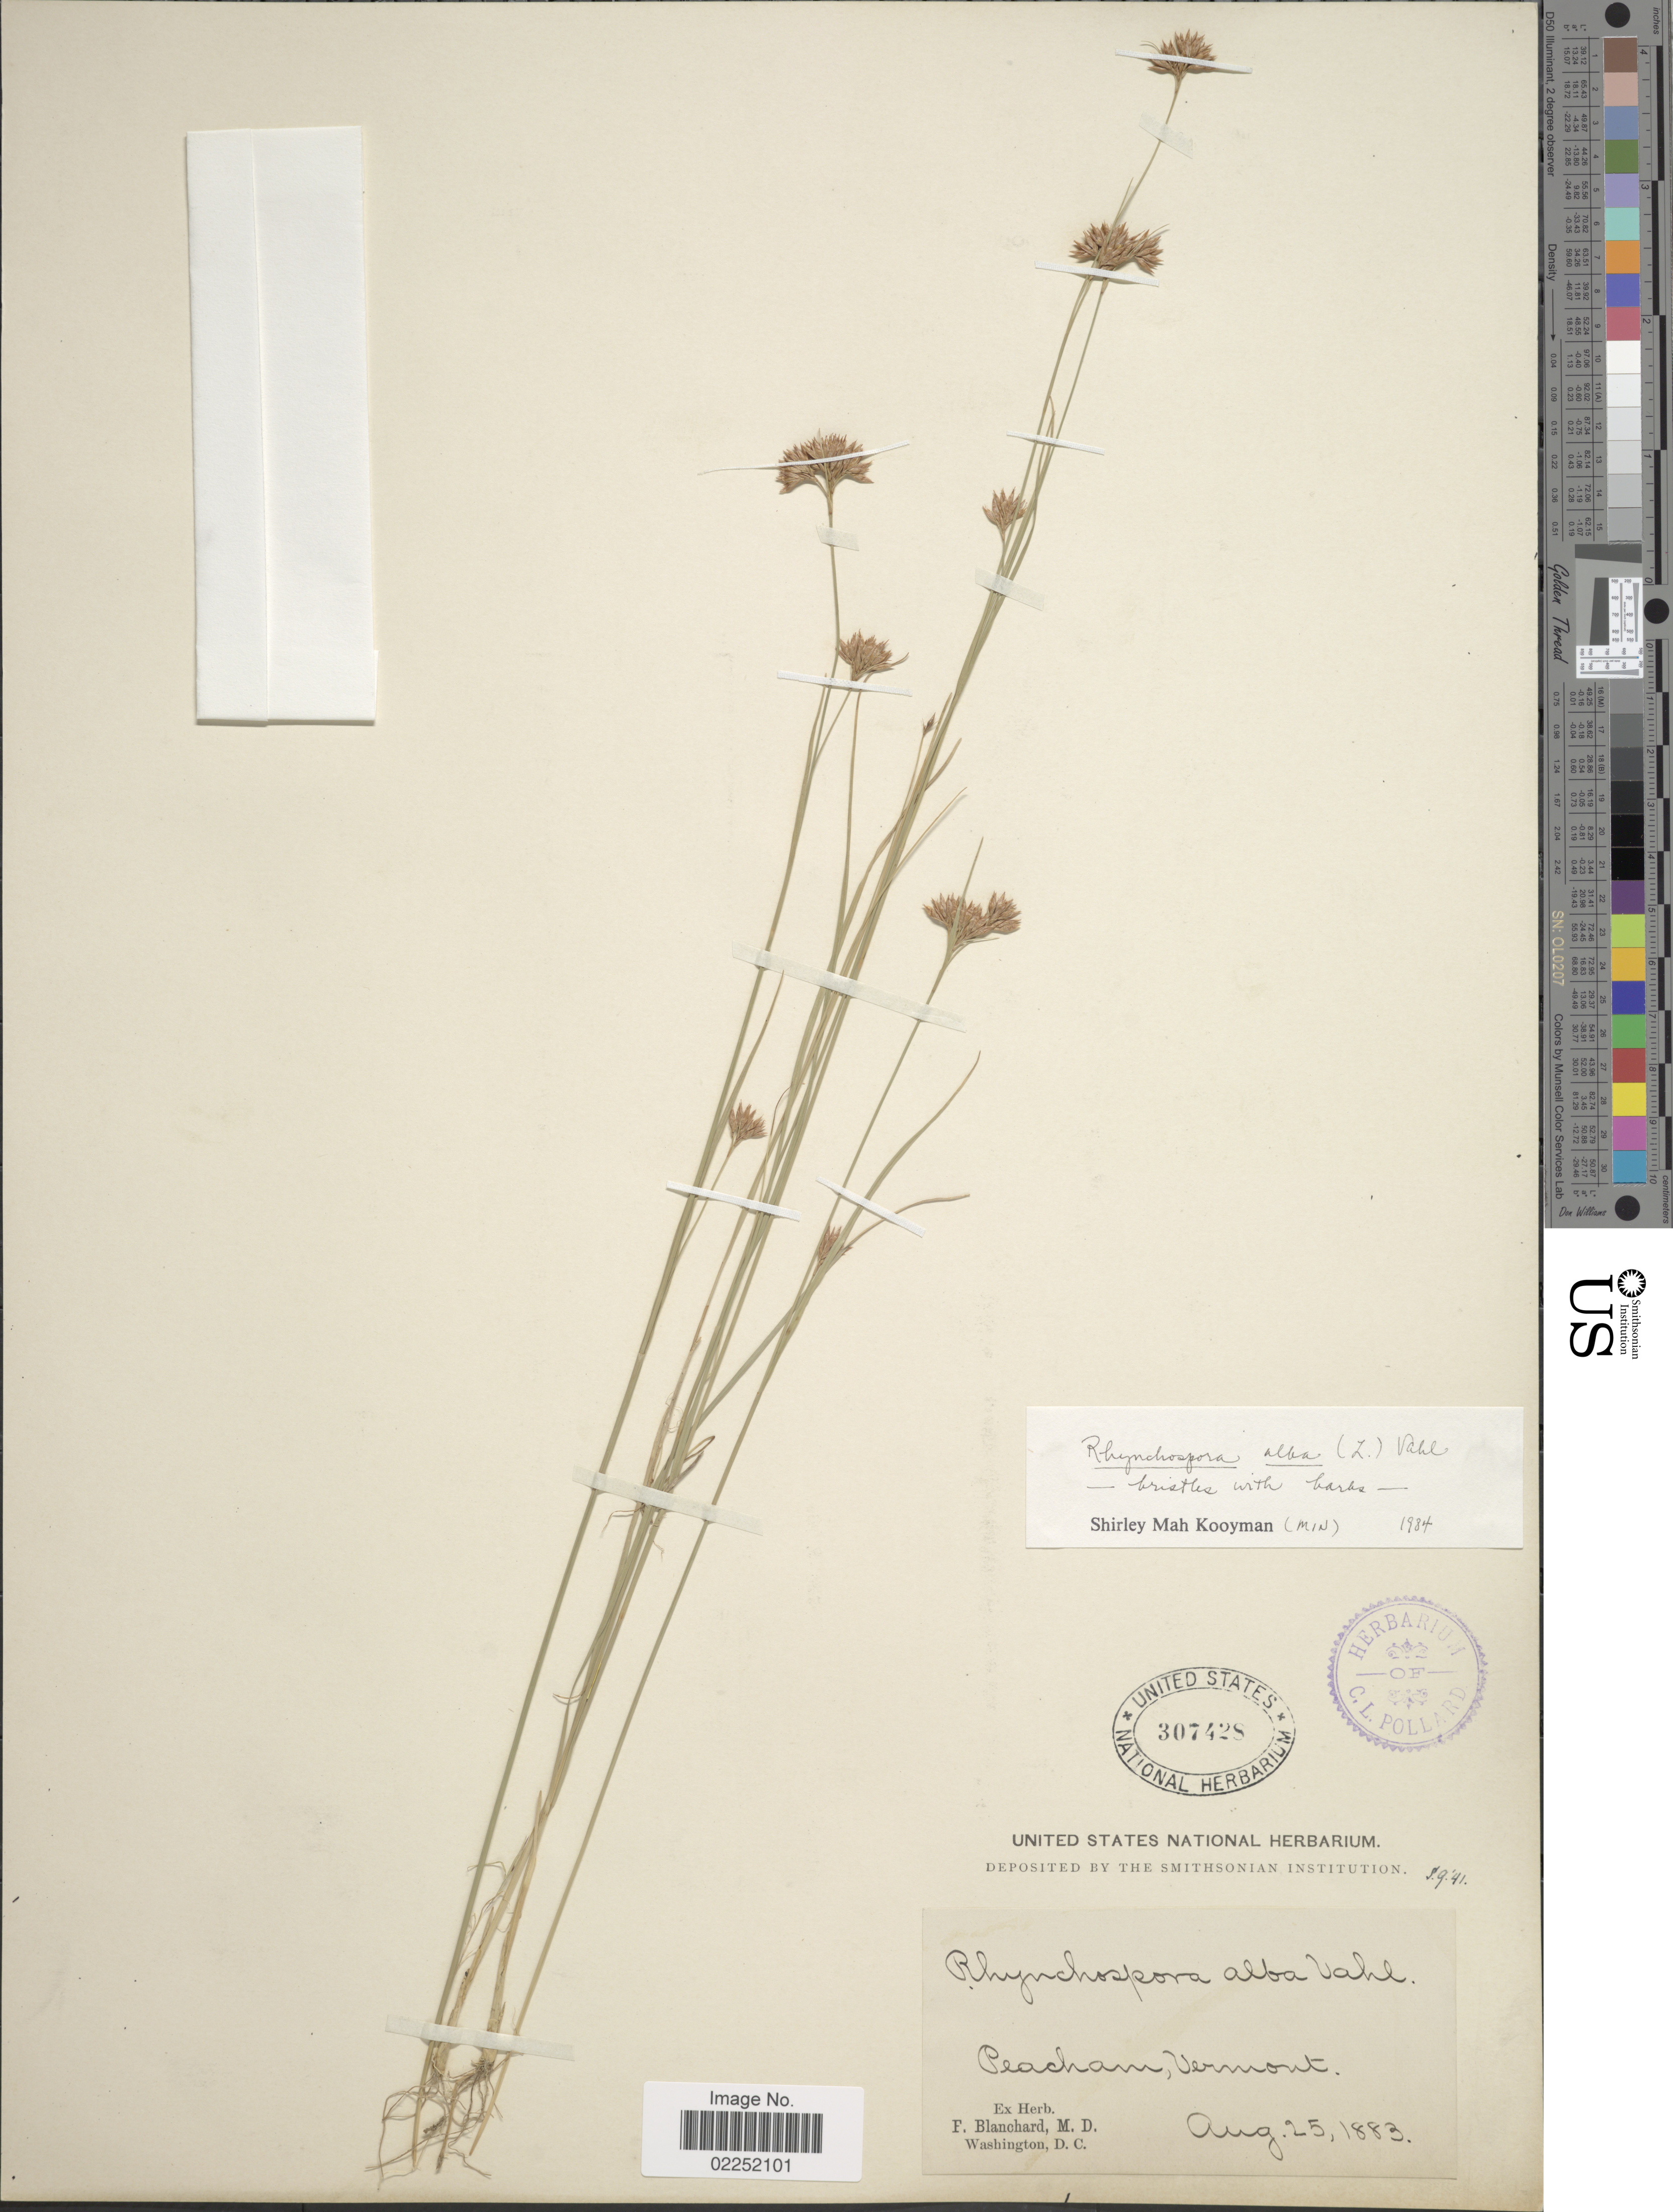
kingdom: Plantae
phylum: Tracheophyta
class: Liliopsida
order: Poales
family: Cyperaceae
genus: Rhynchospora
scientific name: Rhynchospora alba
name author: (L.) Vahl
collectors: ex herb. F. Blanchard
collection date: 1883-08-25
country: United States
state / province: Vermont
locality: Peacham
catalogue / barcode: US 307428